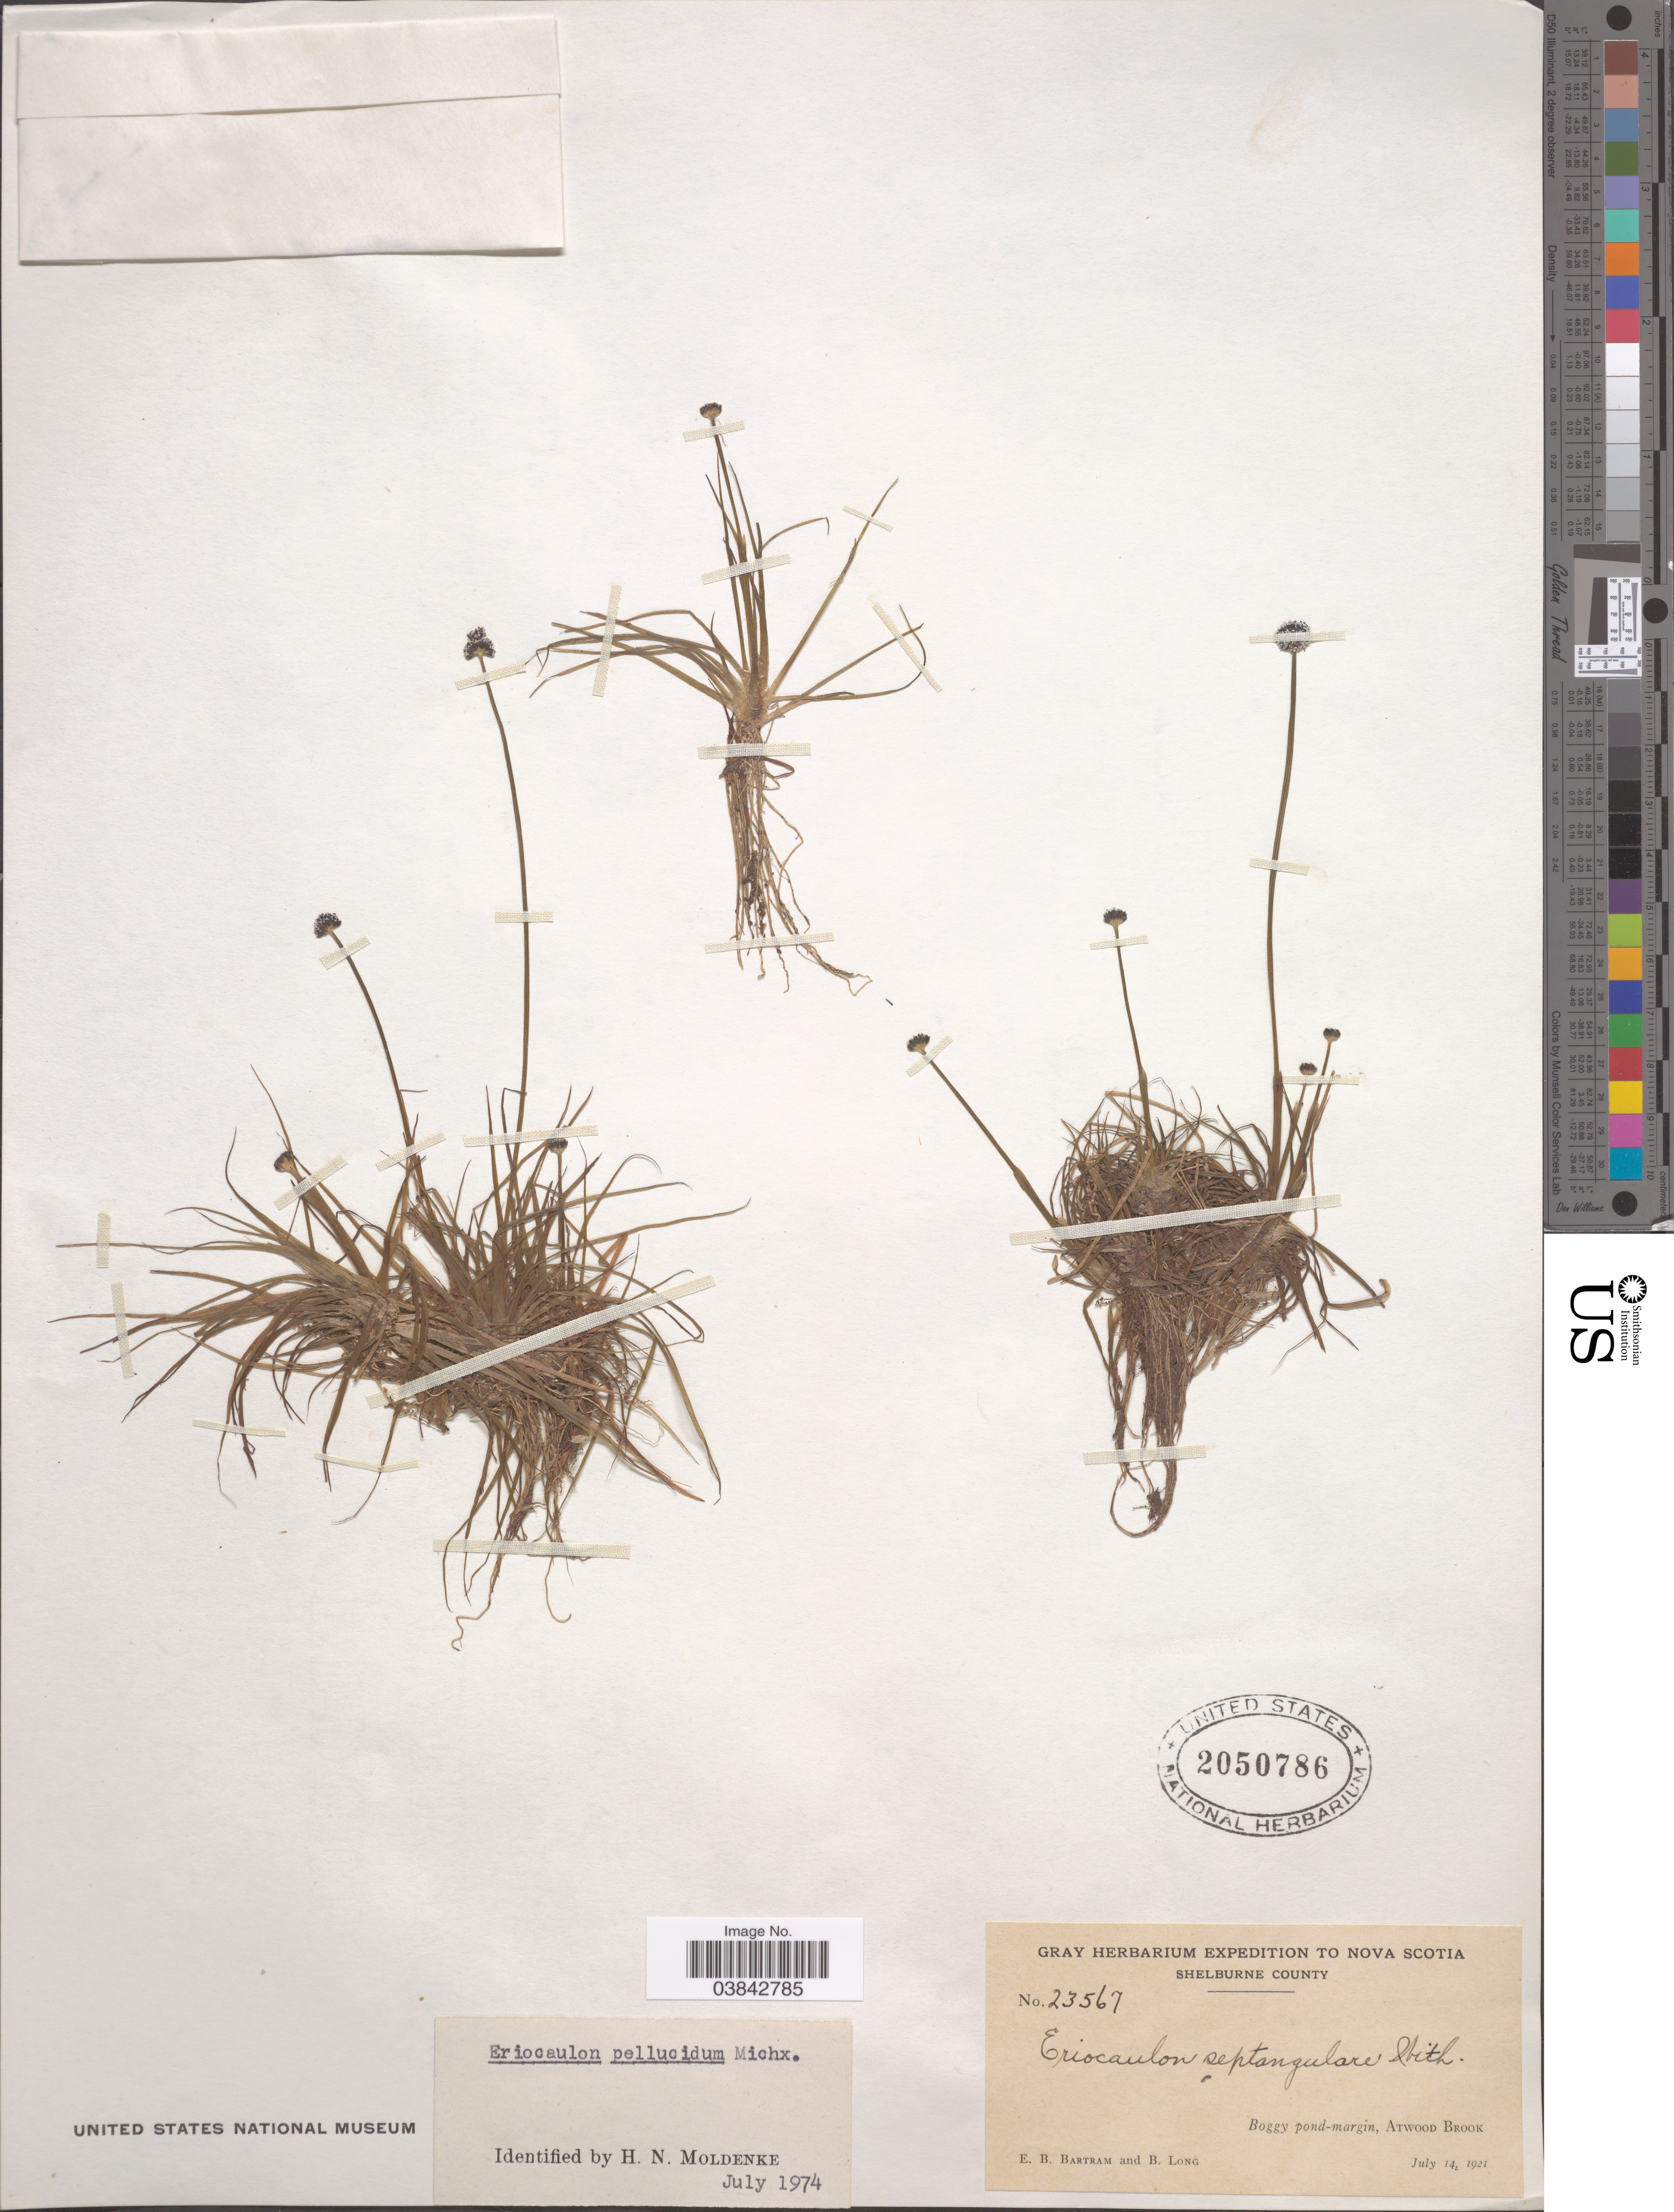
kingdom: Plantae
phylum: Tracheophyta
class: Liliopsida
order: Poales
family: Eriocaulaceae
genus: Eriocaulon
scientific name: Eriocaulon aquaticum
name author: (Hill) Druce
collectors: E. B. Bartram & B. Long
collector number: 23567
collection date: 1921-07-14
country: Canada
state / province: Nova Scotia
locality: Shelburne County. Boggy pond-margin, Atwood Brook.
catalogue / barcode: US 2050786